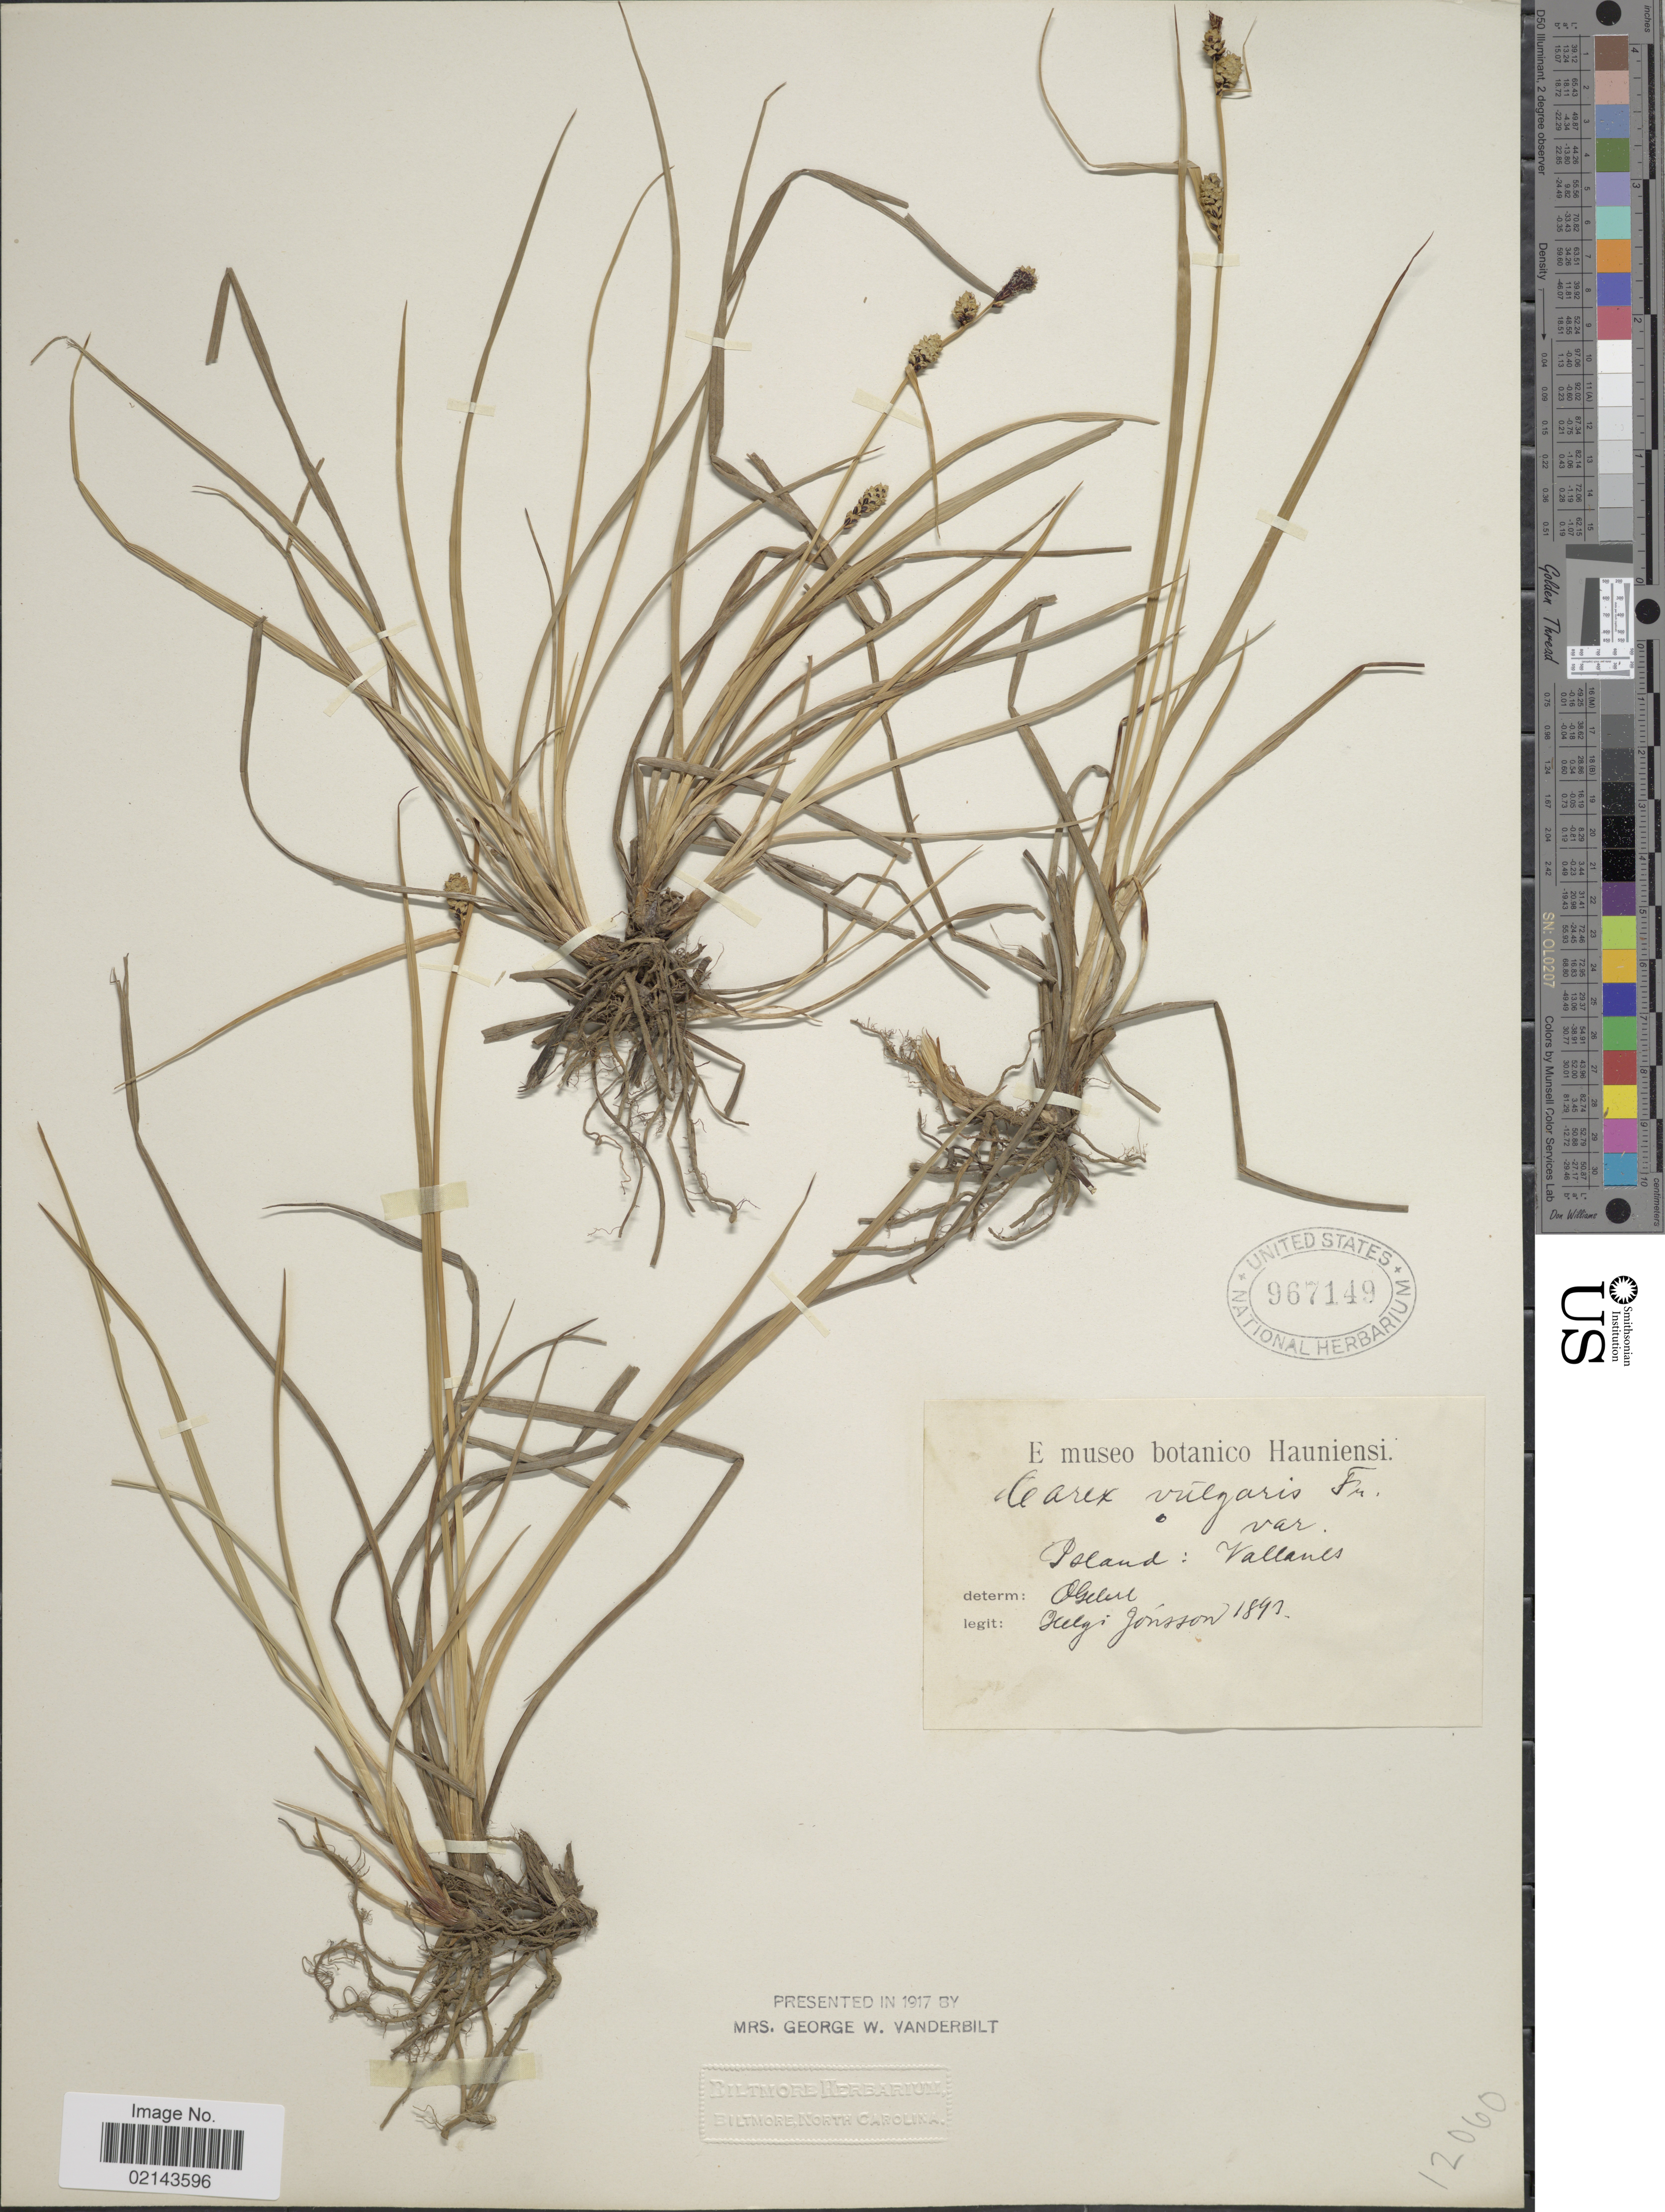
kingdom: Plantae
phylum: Tracheophyta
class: Liliopsida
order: Poales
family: Cyperaceae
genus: Carex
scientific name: Carex sp.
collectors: H. Jónsson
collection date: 1893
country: Iceland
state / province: Northwestern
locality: Island: Vallanes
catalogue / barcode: US 967149